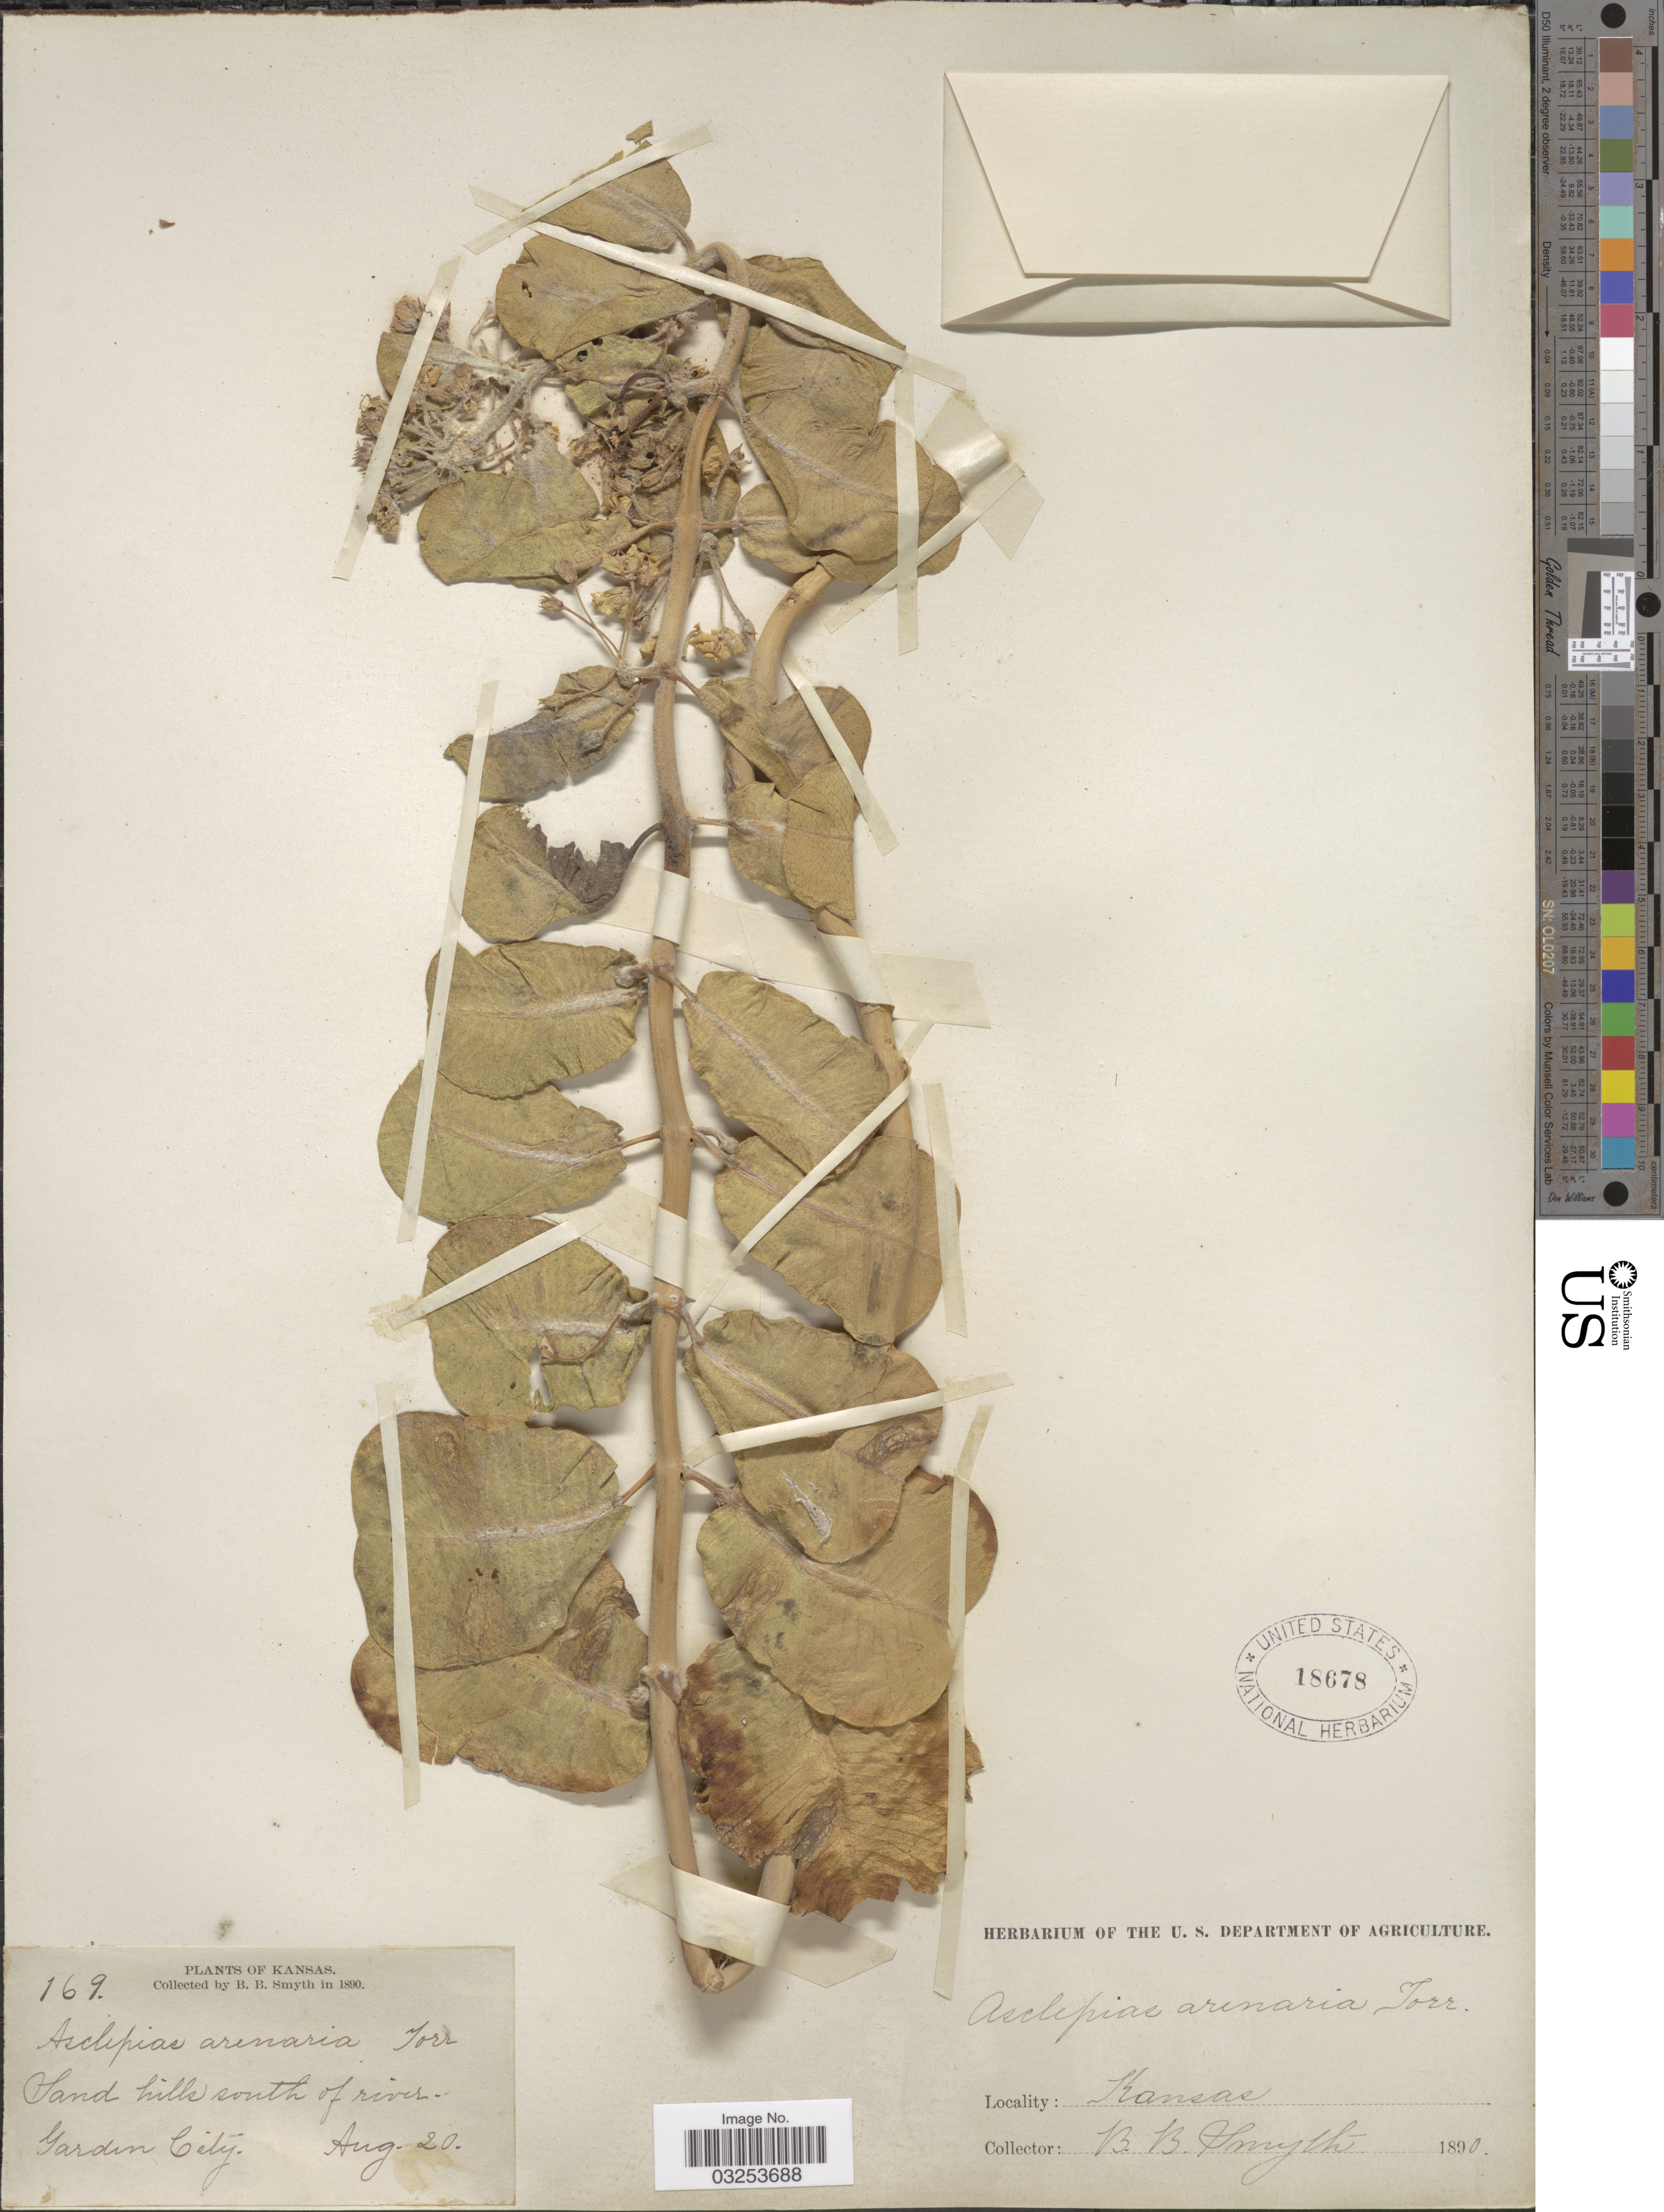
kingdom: Plantae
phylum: Tracheophyta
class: Magnoliopsida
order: Gentianales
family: Apocynaceae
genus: Asclepias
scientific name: Asclepias arenaria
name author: Torr.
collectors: B. Smyth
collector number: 169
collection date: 1890-08-20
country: United States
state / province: Kansas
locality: Sand hills south of river. Garden City.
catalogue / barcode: US 18678